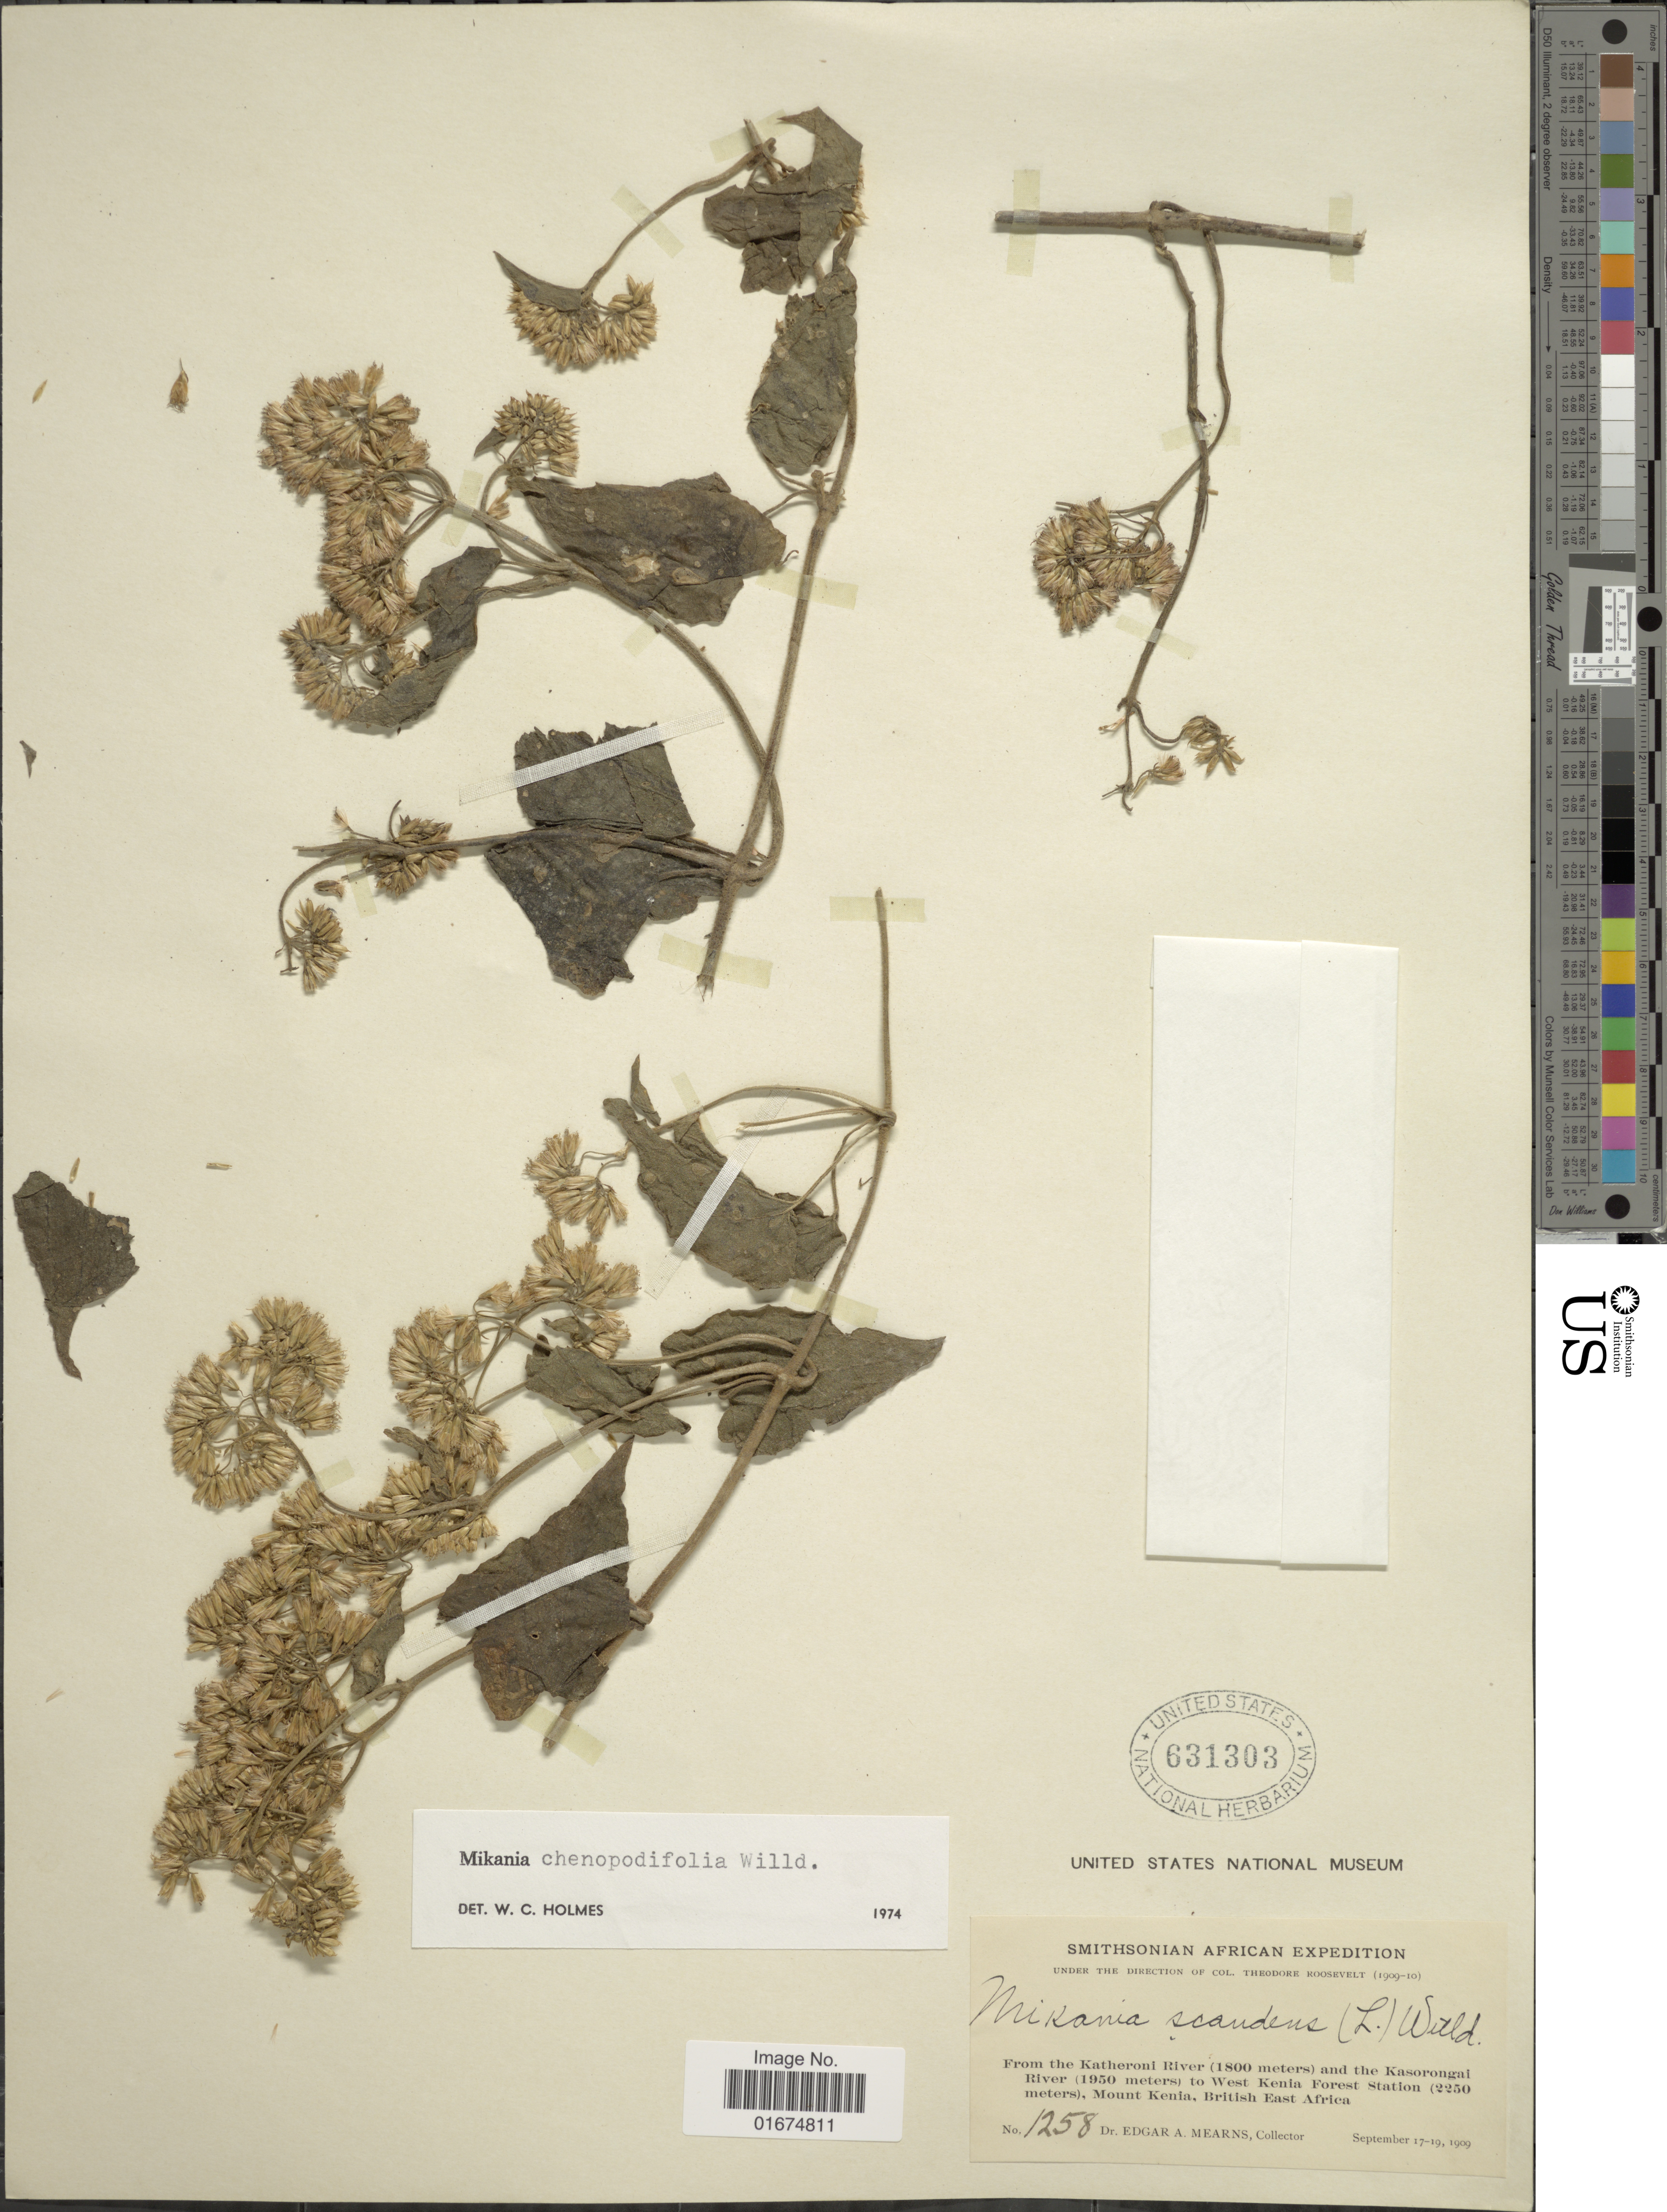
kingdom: Plantae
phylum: Tracheophyta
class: Magnoliopsida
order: Asterales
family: Asteraceae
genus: Mikania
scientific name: Mikania chenopodifolia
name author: Willd.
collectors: E. A. Mearns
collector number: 1258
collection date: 1909-09-17/1909-09-19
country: Kenya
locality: From the Katheroni River (1800 meters) and the Kasorongai River (1950 meters) to West Kenia Forest Station (2250 meters), Mount Kenia, British East Africa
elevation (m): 1800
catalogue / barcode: US 631303